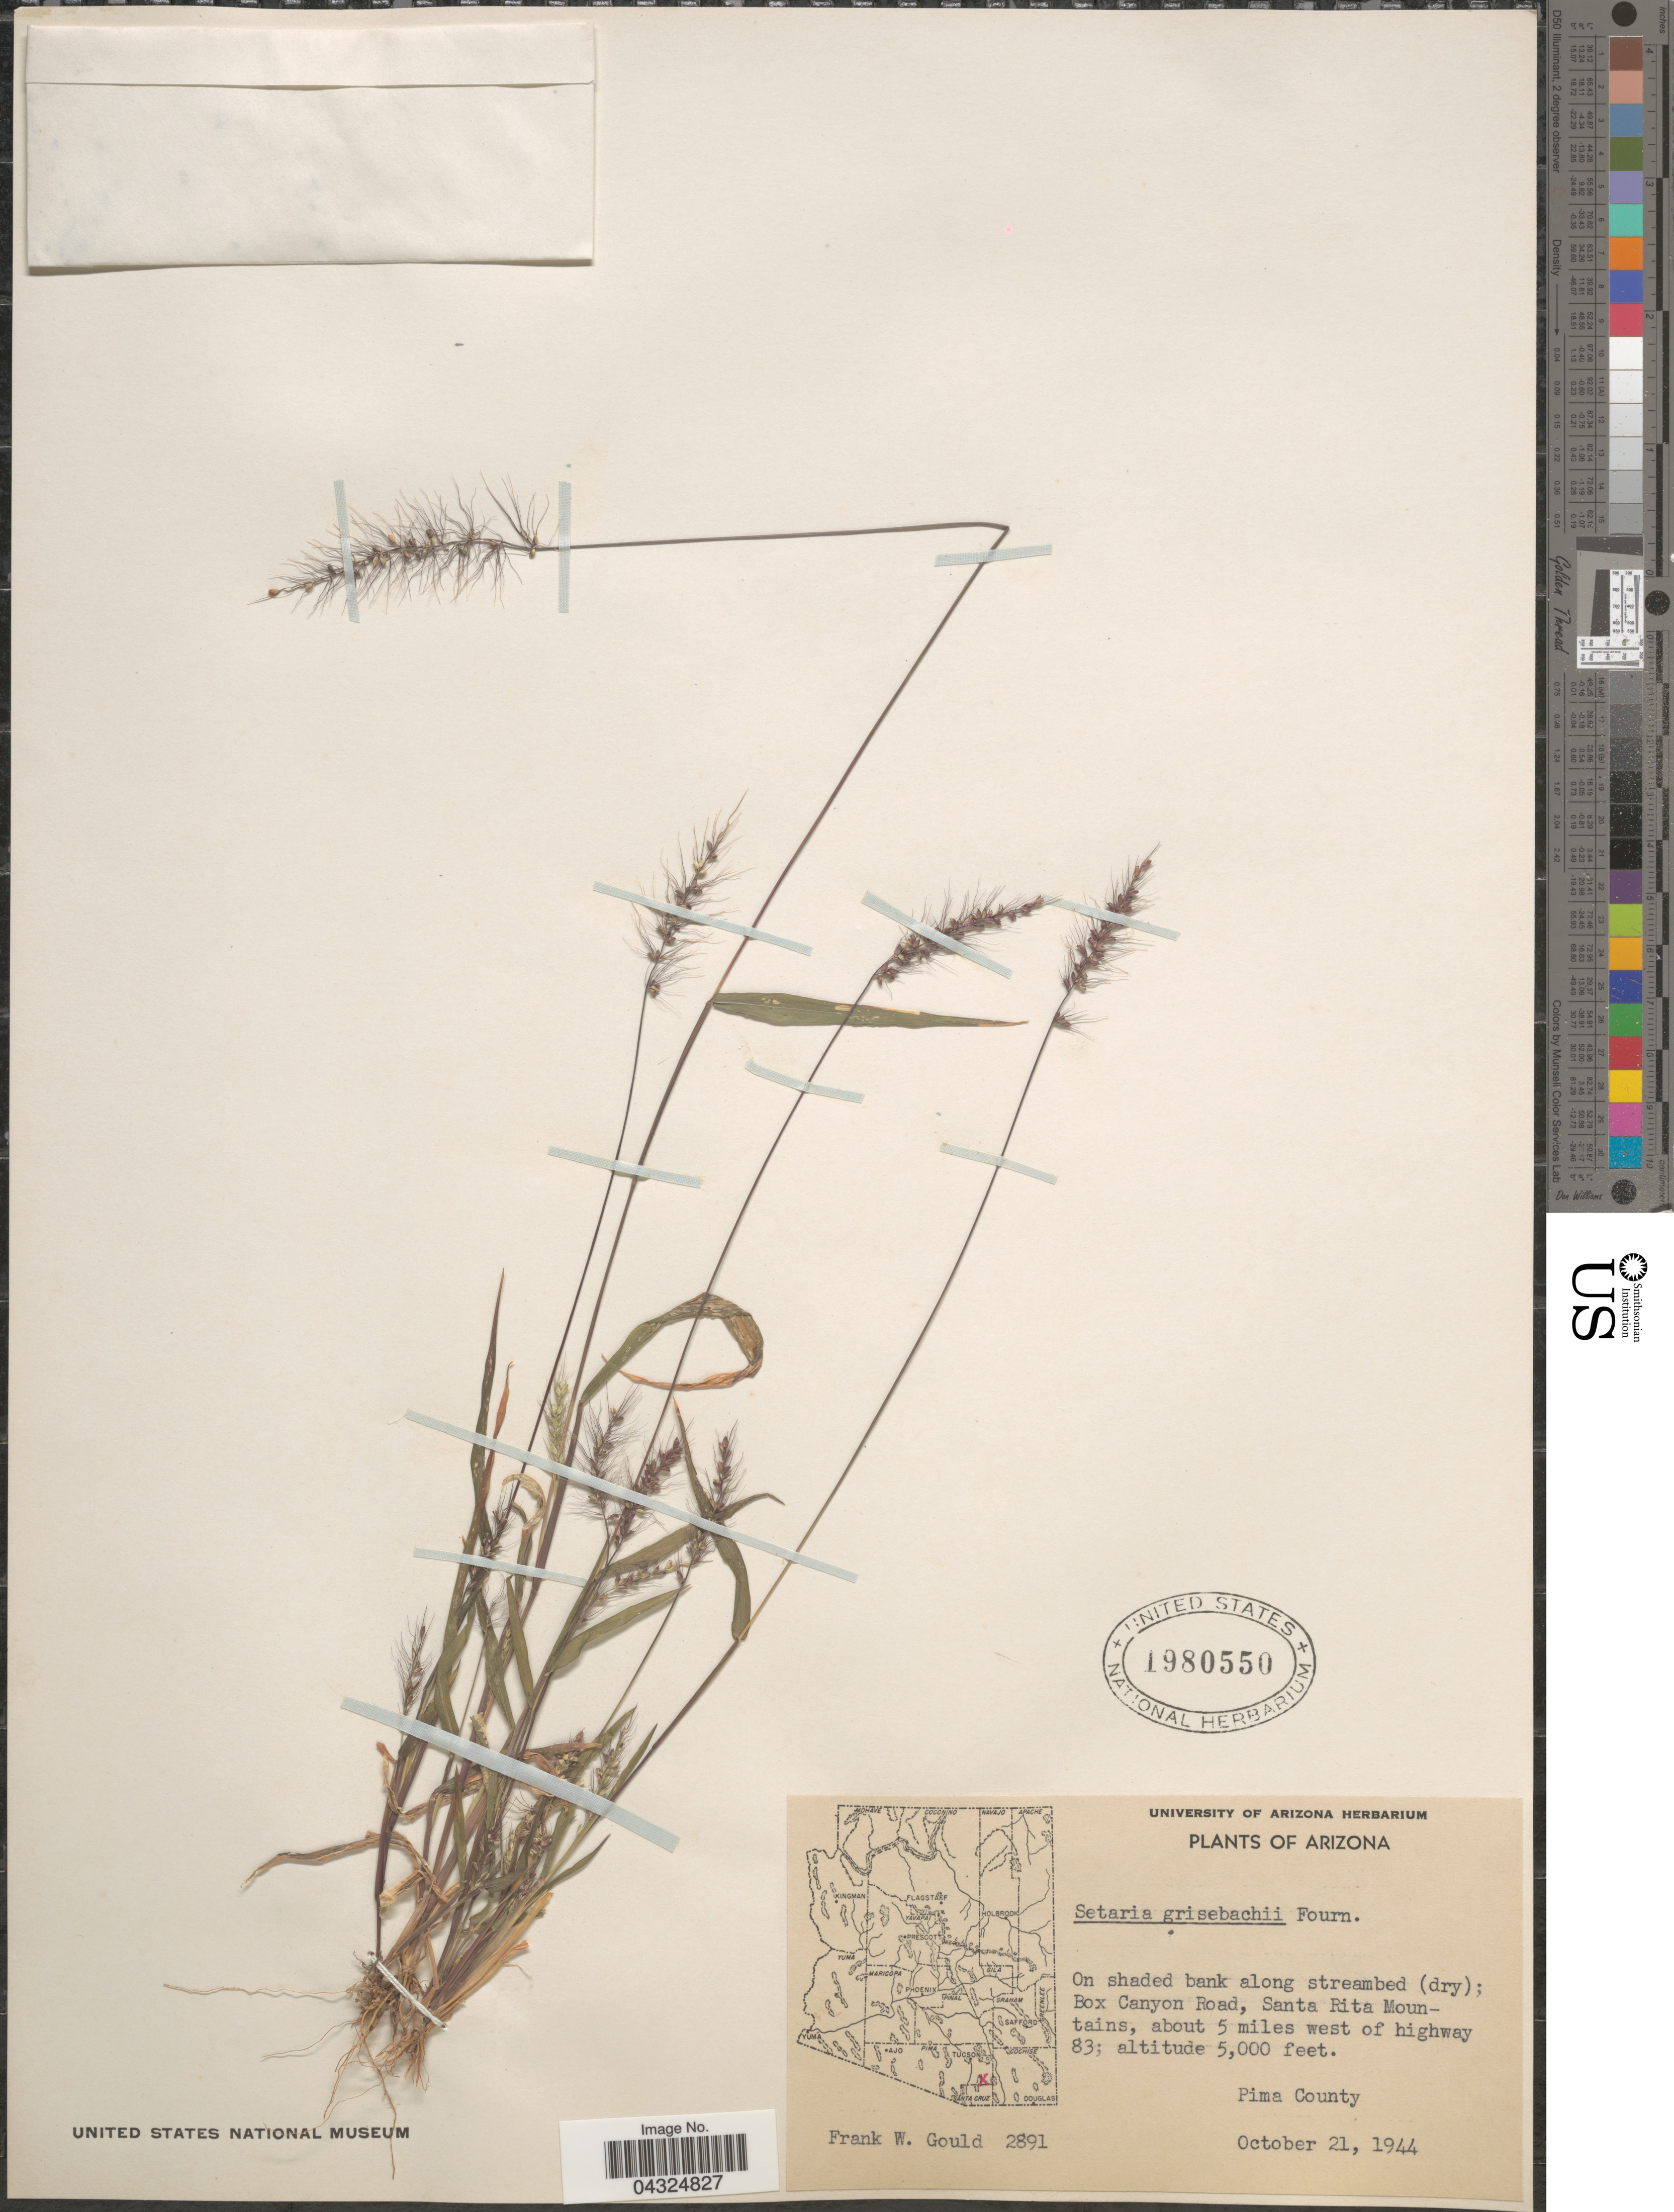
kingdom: Plantae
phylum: Tracheophyta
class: Liliopsida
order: Poales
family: Poaceae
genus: Setaria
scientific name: Setaria grisebachii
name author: E. Fourn.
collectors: F. W. Gould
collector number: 2891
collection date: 1944-10-21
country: United States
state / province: Arizona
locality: On shaded bank along streambed (dry); Box Canyon Road, Santa Rita Mountains, about 5 miles west of highway 83. Pima County.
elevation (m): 1524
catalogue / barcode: US 1980550